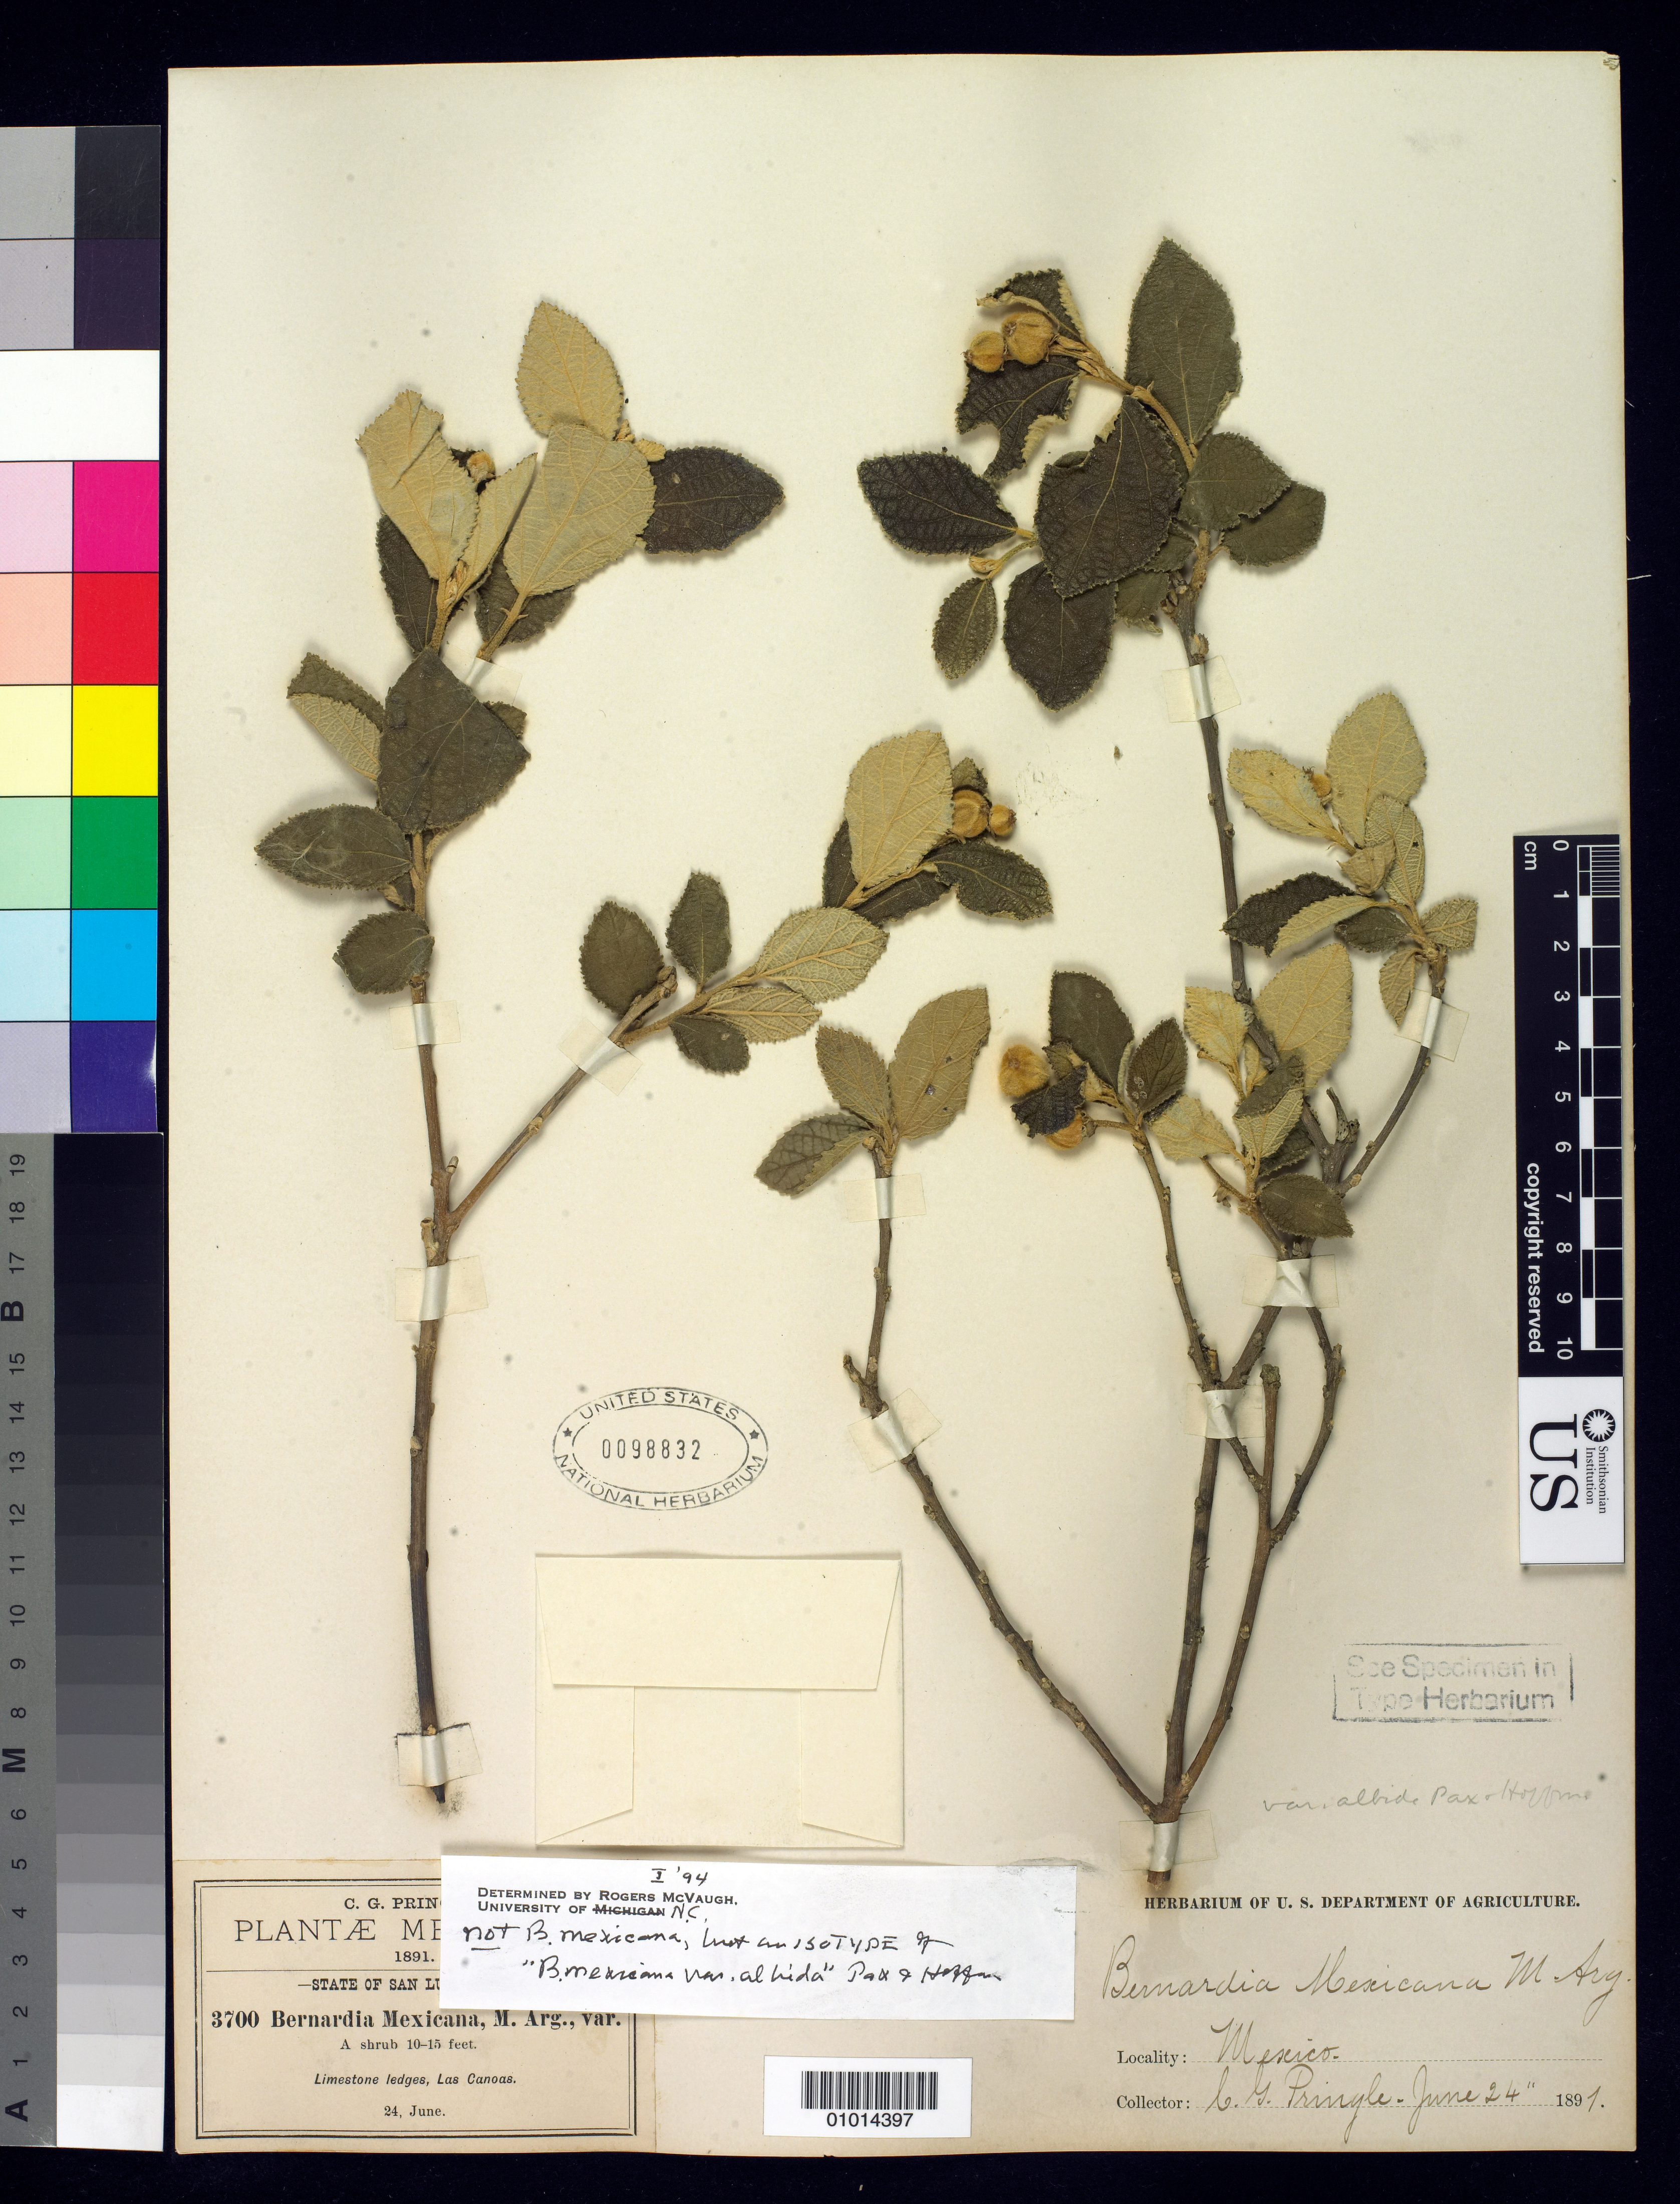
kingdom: Plantae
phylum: Tracheophyta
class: Magnoliopsida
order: Malpighiales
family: Euphorbiaceae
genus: Bernardia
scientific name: Bernardia mexicana var. albida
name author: Pax & K. Hoffm. in Engl.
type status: Isotype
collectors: C. G. Pringle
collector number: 3700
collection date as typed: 24 Jun 1891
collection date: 1891-06-24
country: Mexico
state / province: San Luis Potosi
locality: Las Canoas.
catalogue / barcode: US 98832